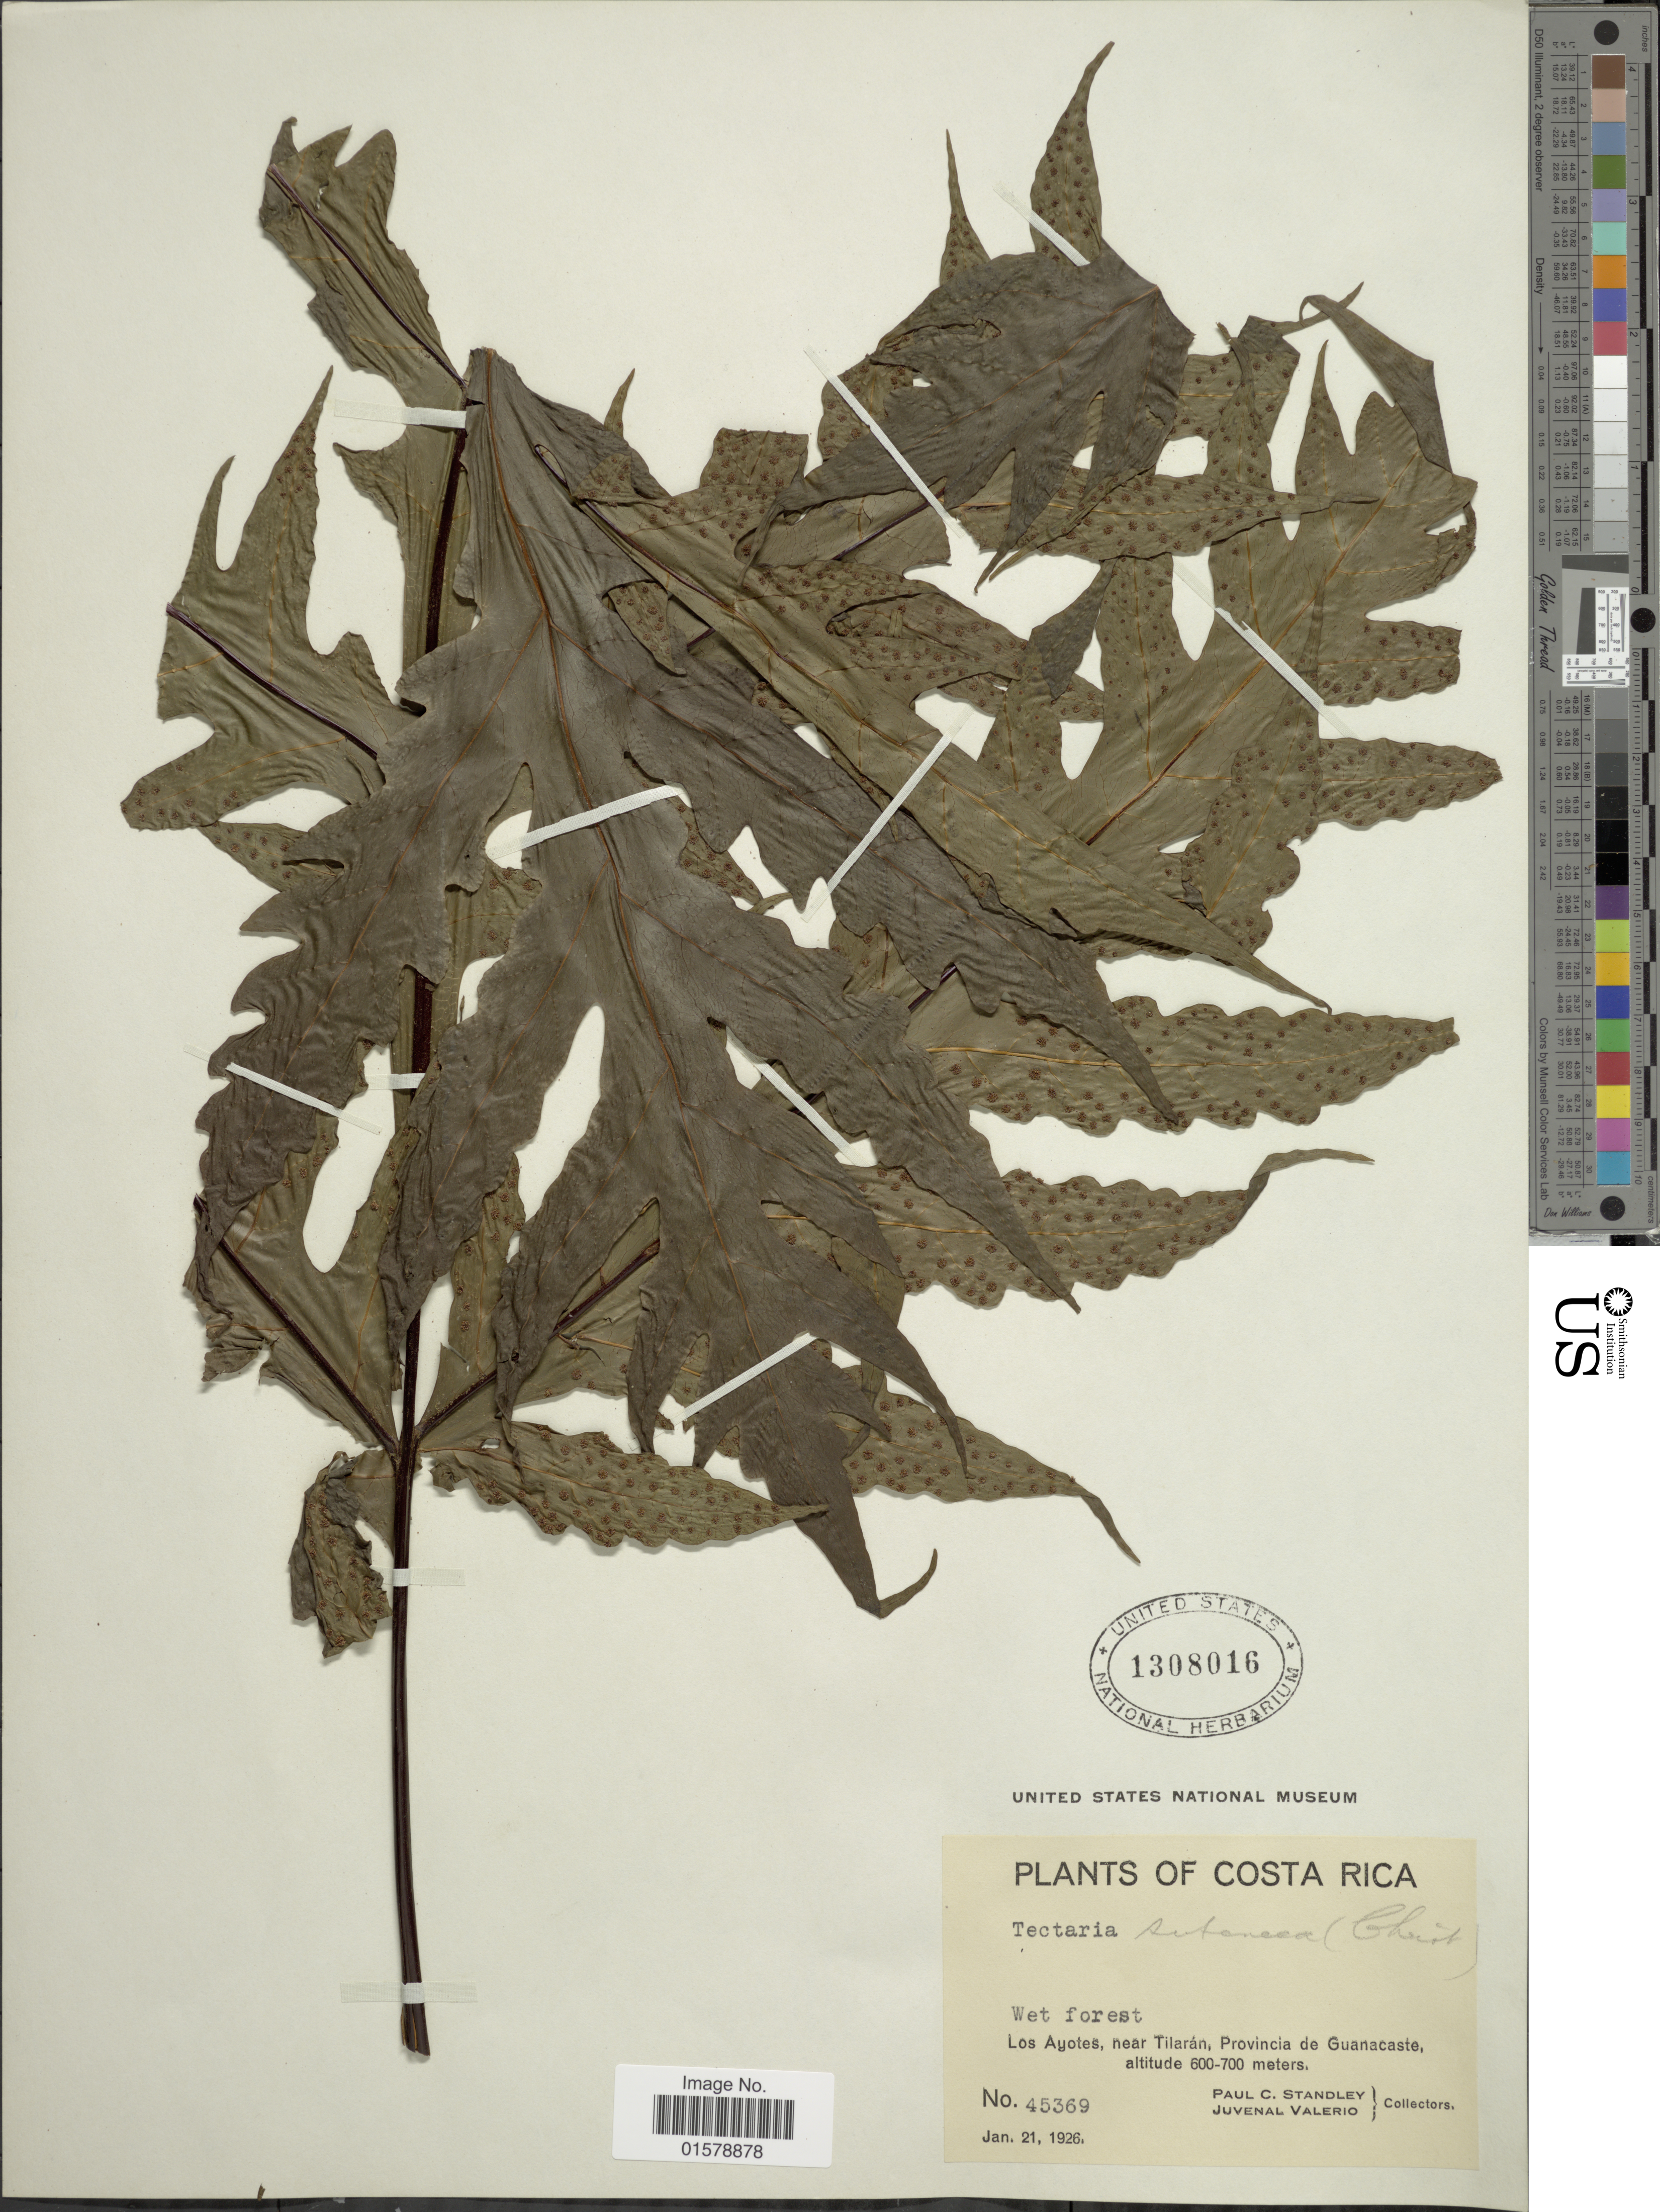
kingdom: Plantae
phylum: Tracheophyta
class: Polypodiopsida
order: Polypodiales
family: Tectariaceae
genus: Tectaria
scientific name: Tectaria subebenea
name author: (Christ) C. Chr.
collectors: P. C. Standley & J. Valerio R.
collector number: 45369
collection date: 1926-01-21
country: Costa Rica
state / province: Guanacaste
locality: Los Ayotes, near Tilaran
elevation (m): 600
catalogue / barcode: US 1308016